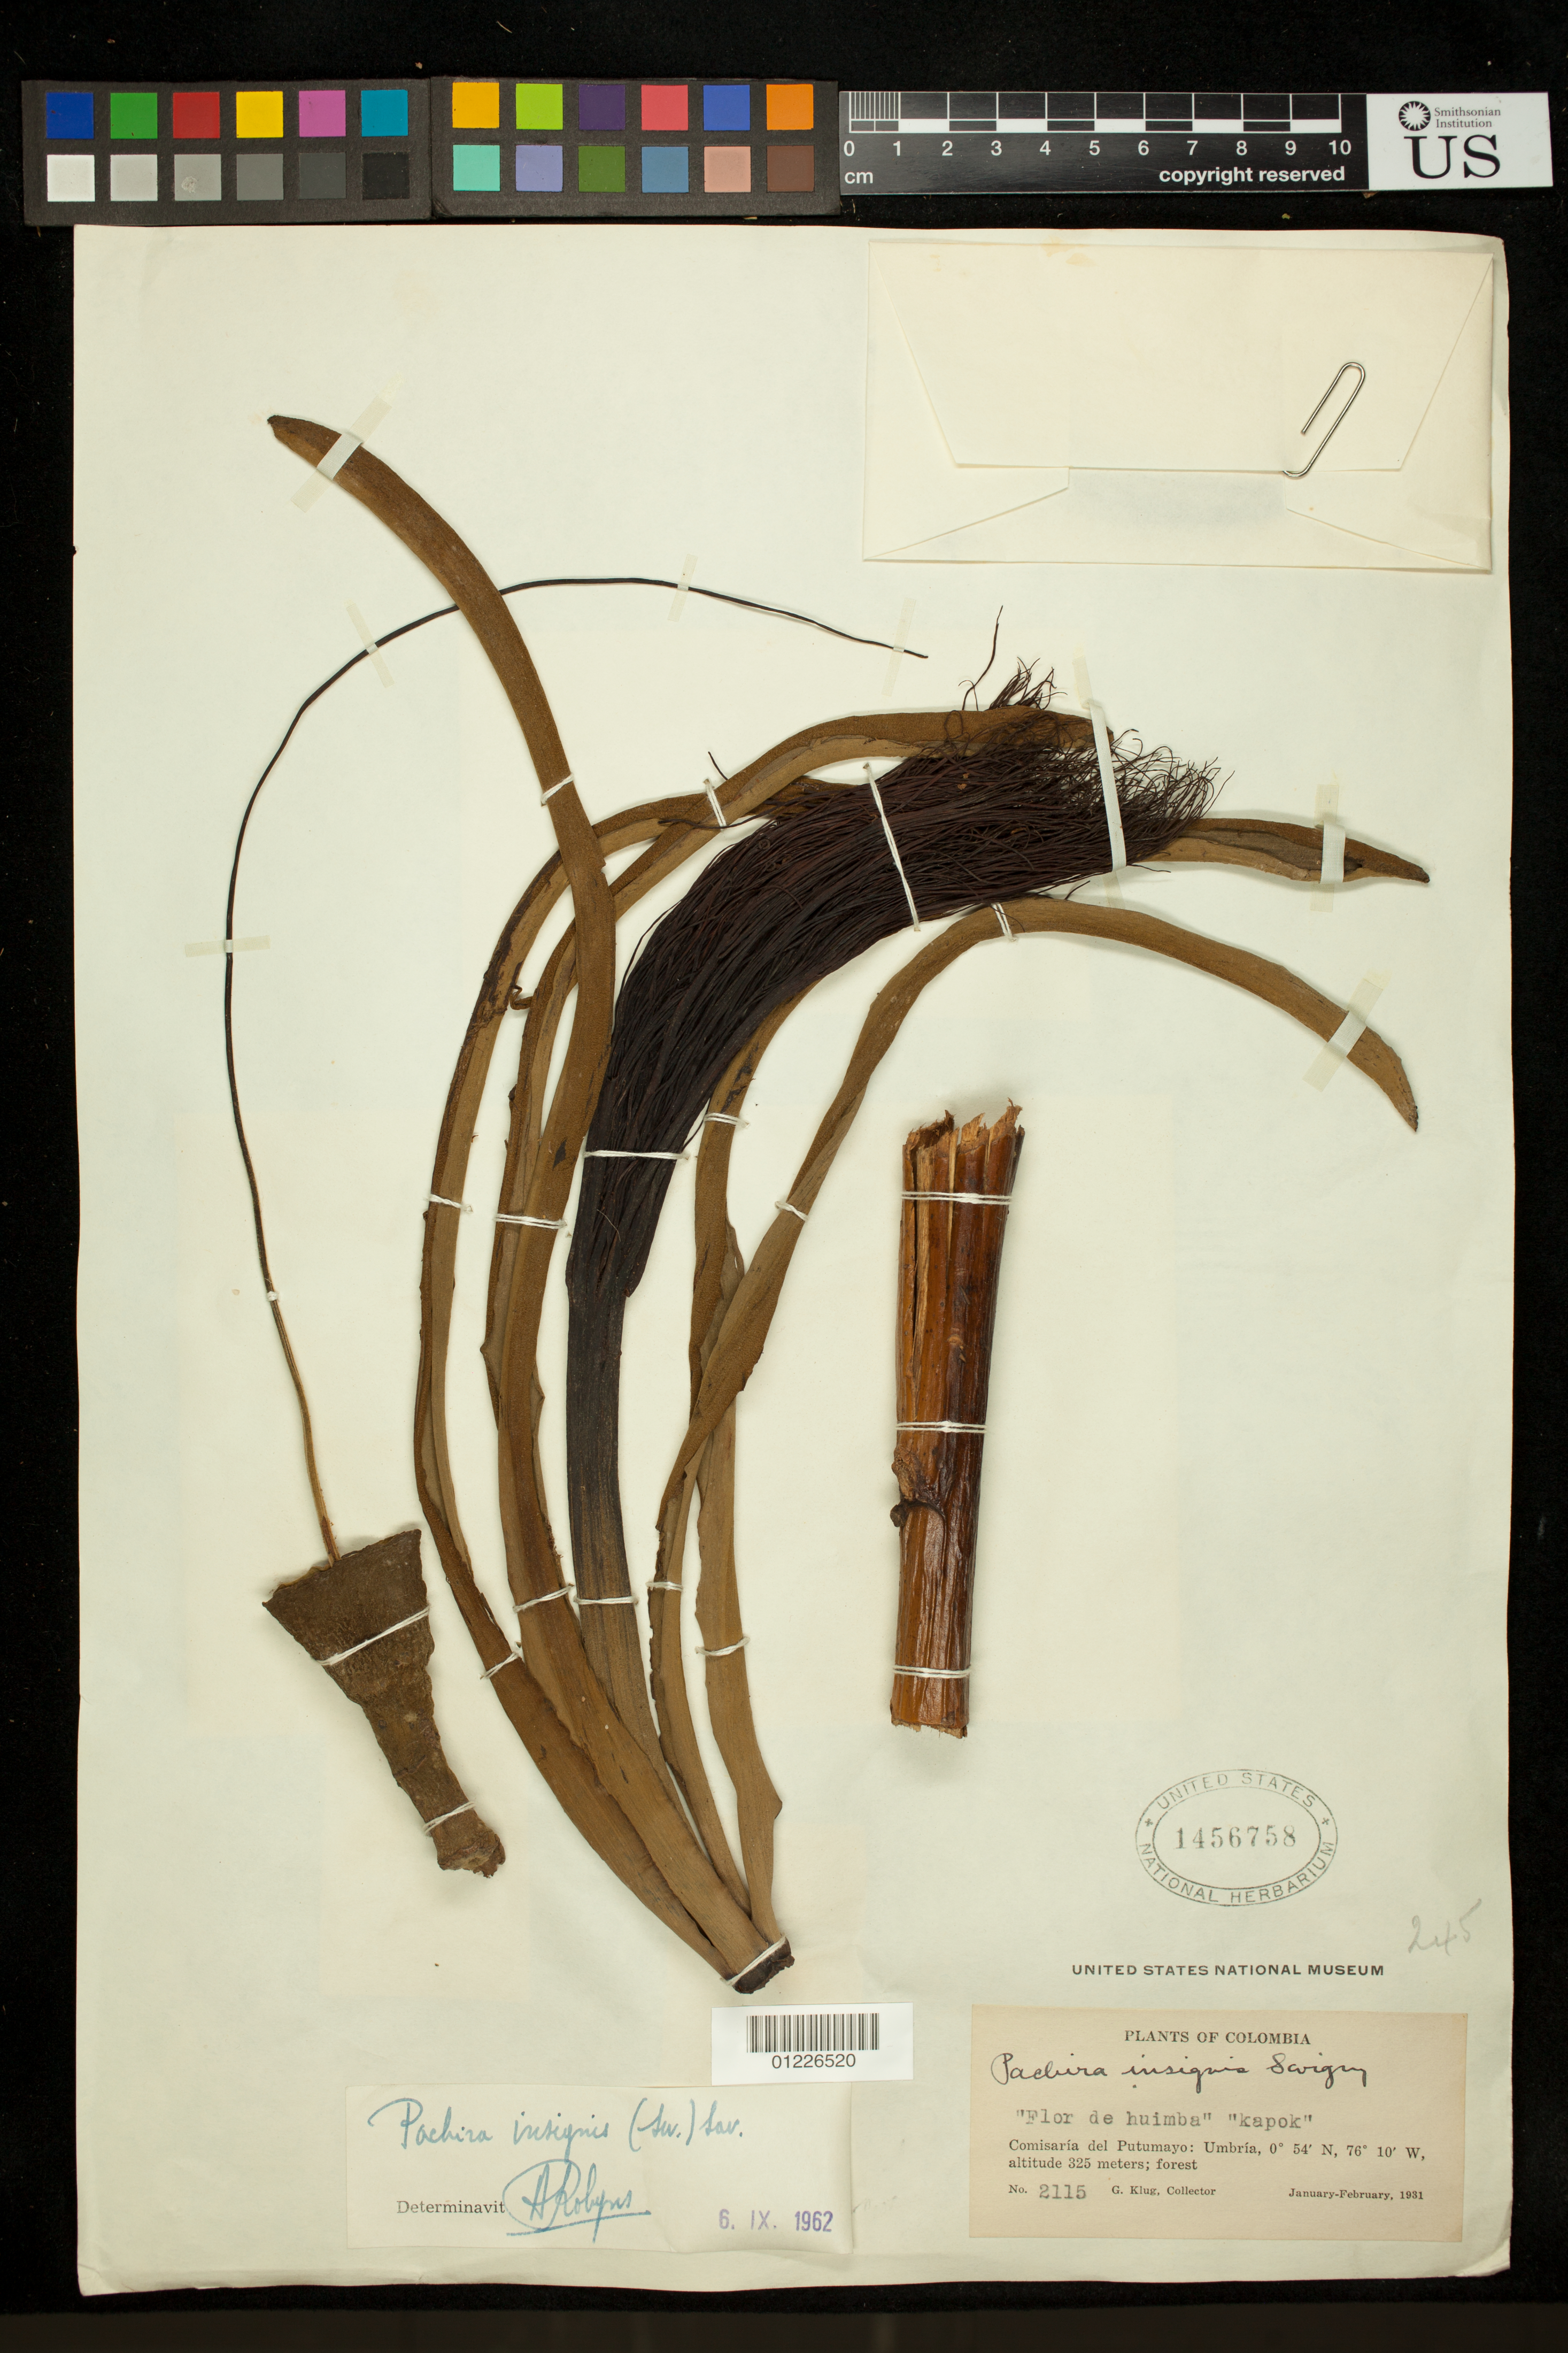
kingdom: Plantae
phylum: Tracheophyta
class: Magnoliopsida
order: Malvales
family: Malvaceae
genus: Pachira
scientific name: Pachira insignis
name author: (Sw.) Sw. ex Savigny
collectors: G. Klug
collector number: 2115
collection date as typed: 1931-01 to 1931-02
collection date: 1931-01/1931-02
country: Colombia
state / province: Putumayo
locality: Putumayo: Umbría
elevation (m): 325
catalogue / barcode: US 1456758